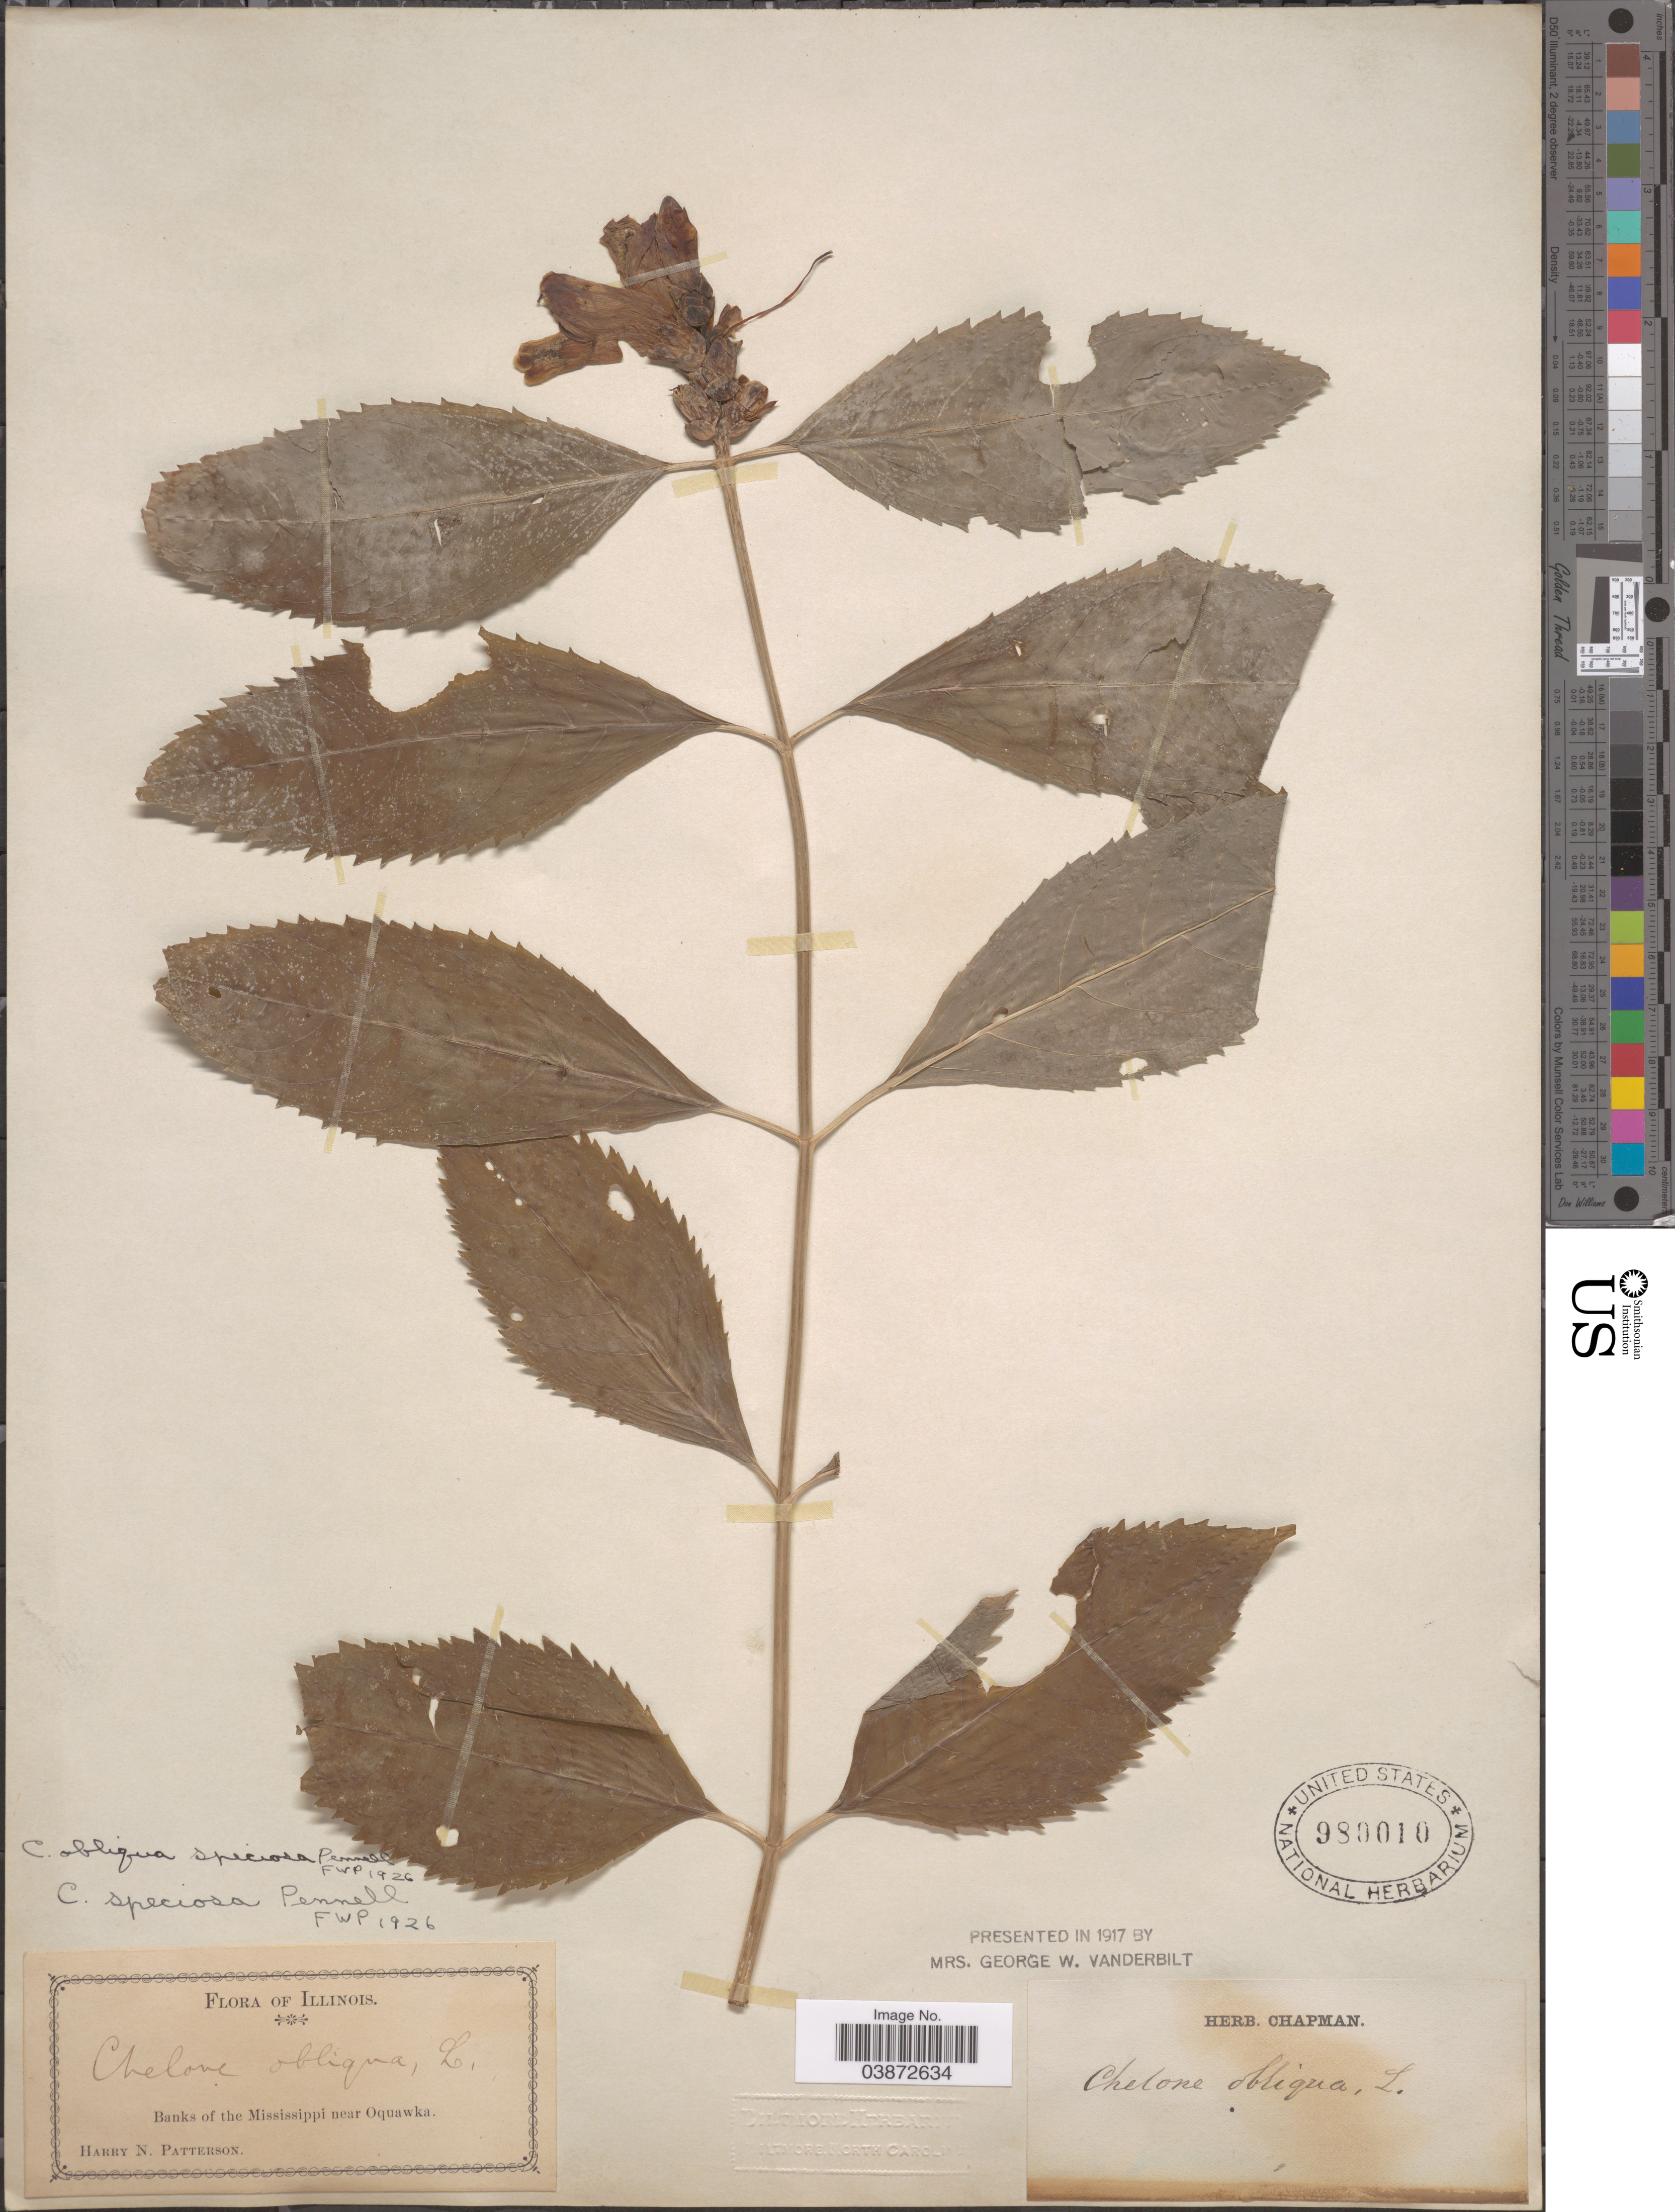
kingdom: Plantae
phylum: Tracheophyta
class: Magnoliopsida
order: Lamiales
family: Plantaginaceae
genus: Chelone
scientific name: Chelone obliqua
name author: L.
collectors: H. N. Patterson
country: United States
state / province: Illinois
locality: Banks of the Mississippi near Oquawka.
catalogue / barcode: US 980010